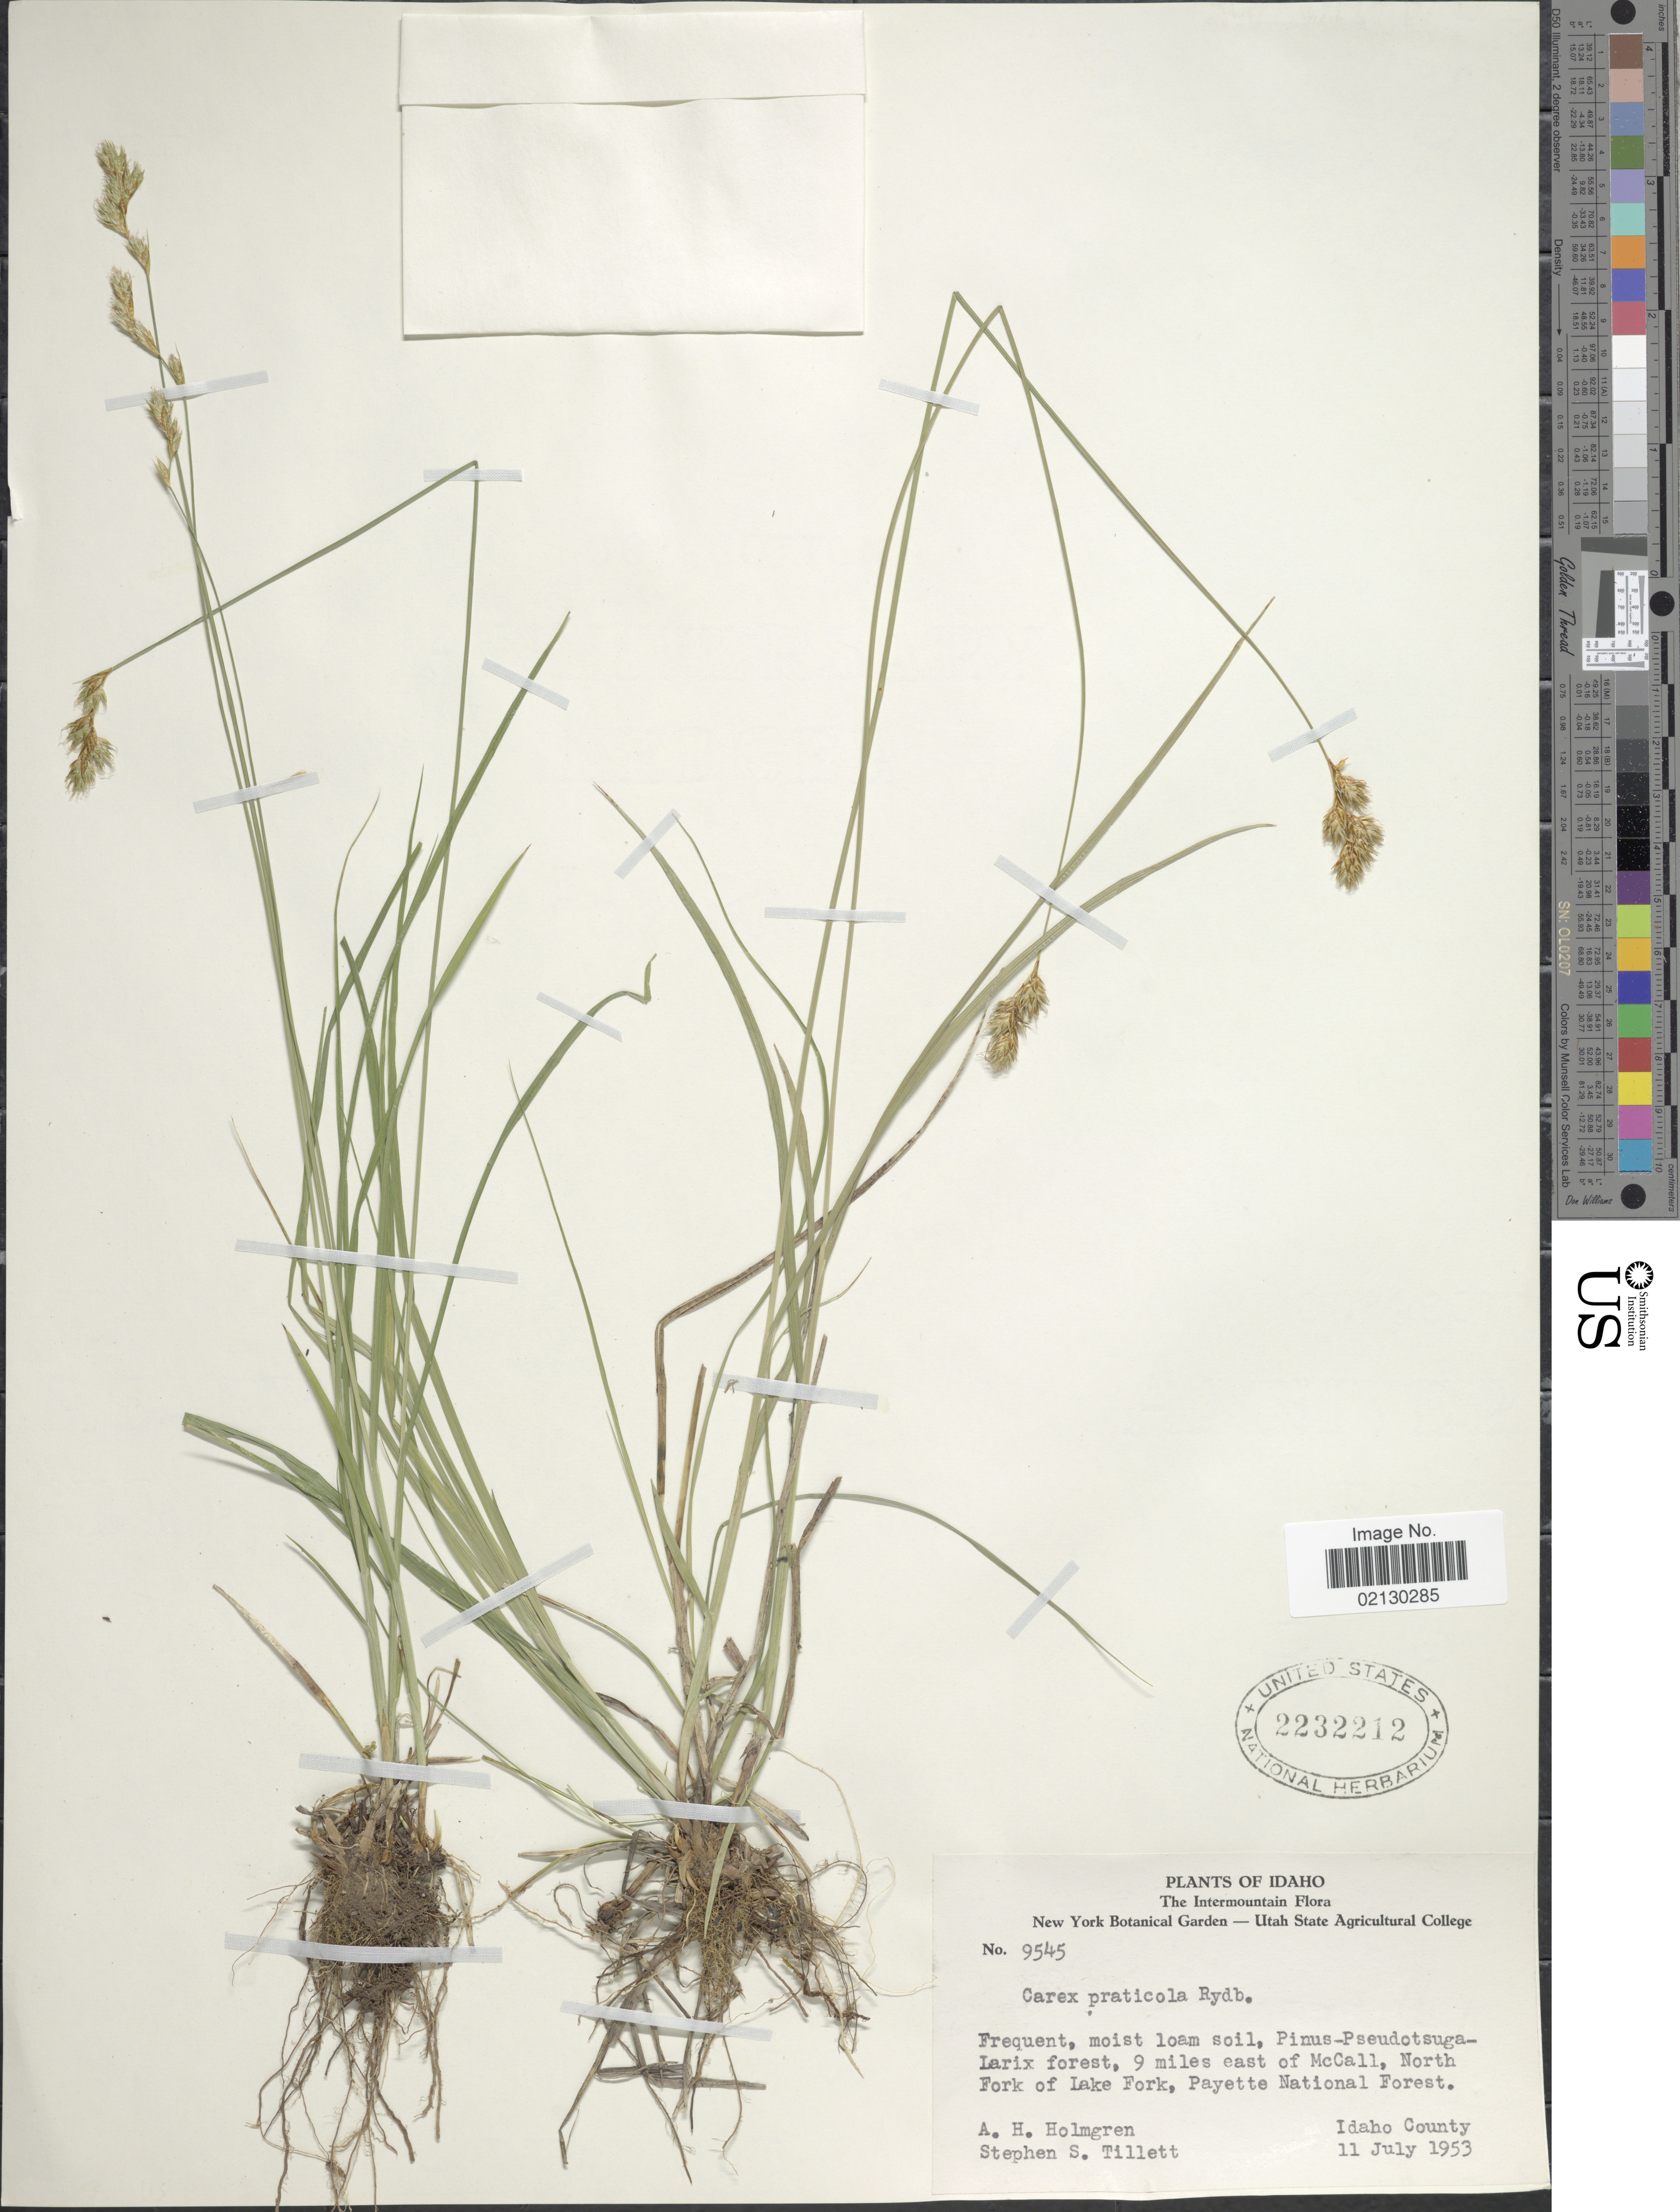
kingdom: Plantae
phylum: Tracheophyta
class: Liliopsida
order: Poales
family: Cyperaceae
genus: Carex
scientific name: Carex praticola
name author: Rydb.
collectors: A. H. Holmgren & S. S. Tillett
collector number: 9545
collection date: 1953-07-11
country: United States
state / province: Idaho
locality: The Intermountain, 9 miles east of Mccall, North Fork of Lake Fork, Payette National Forest, Idaho County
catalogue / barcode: US 2232212